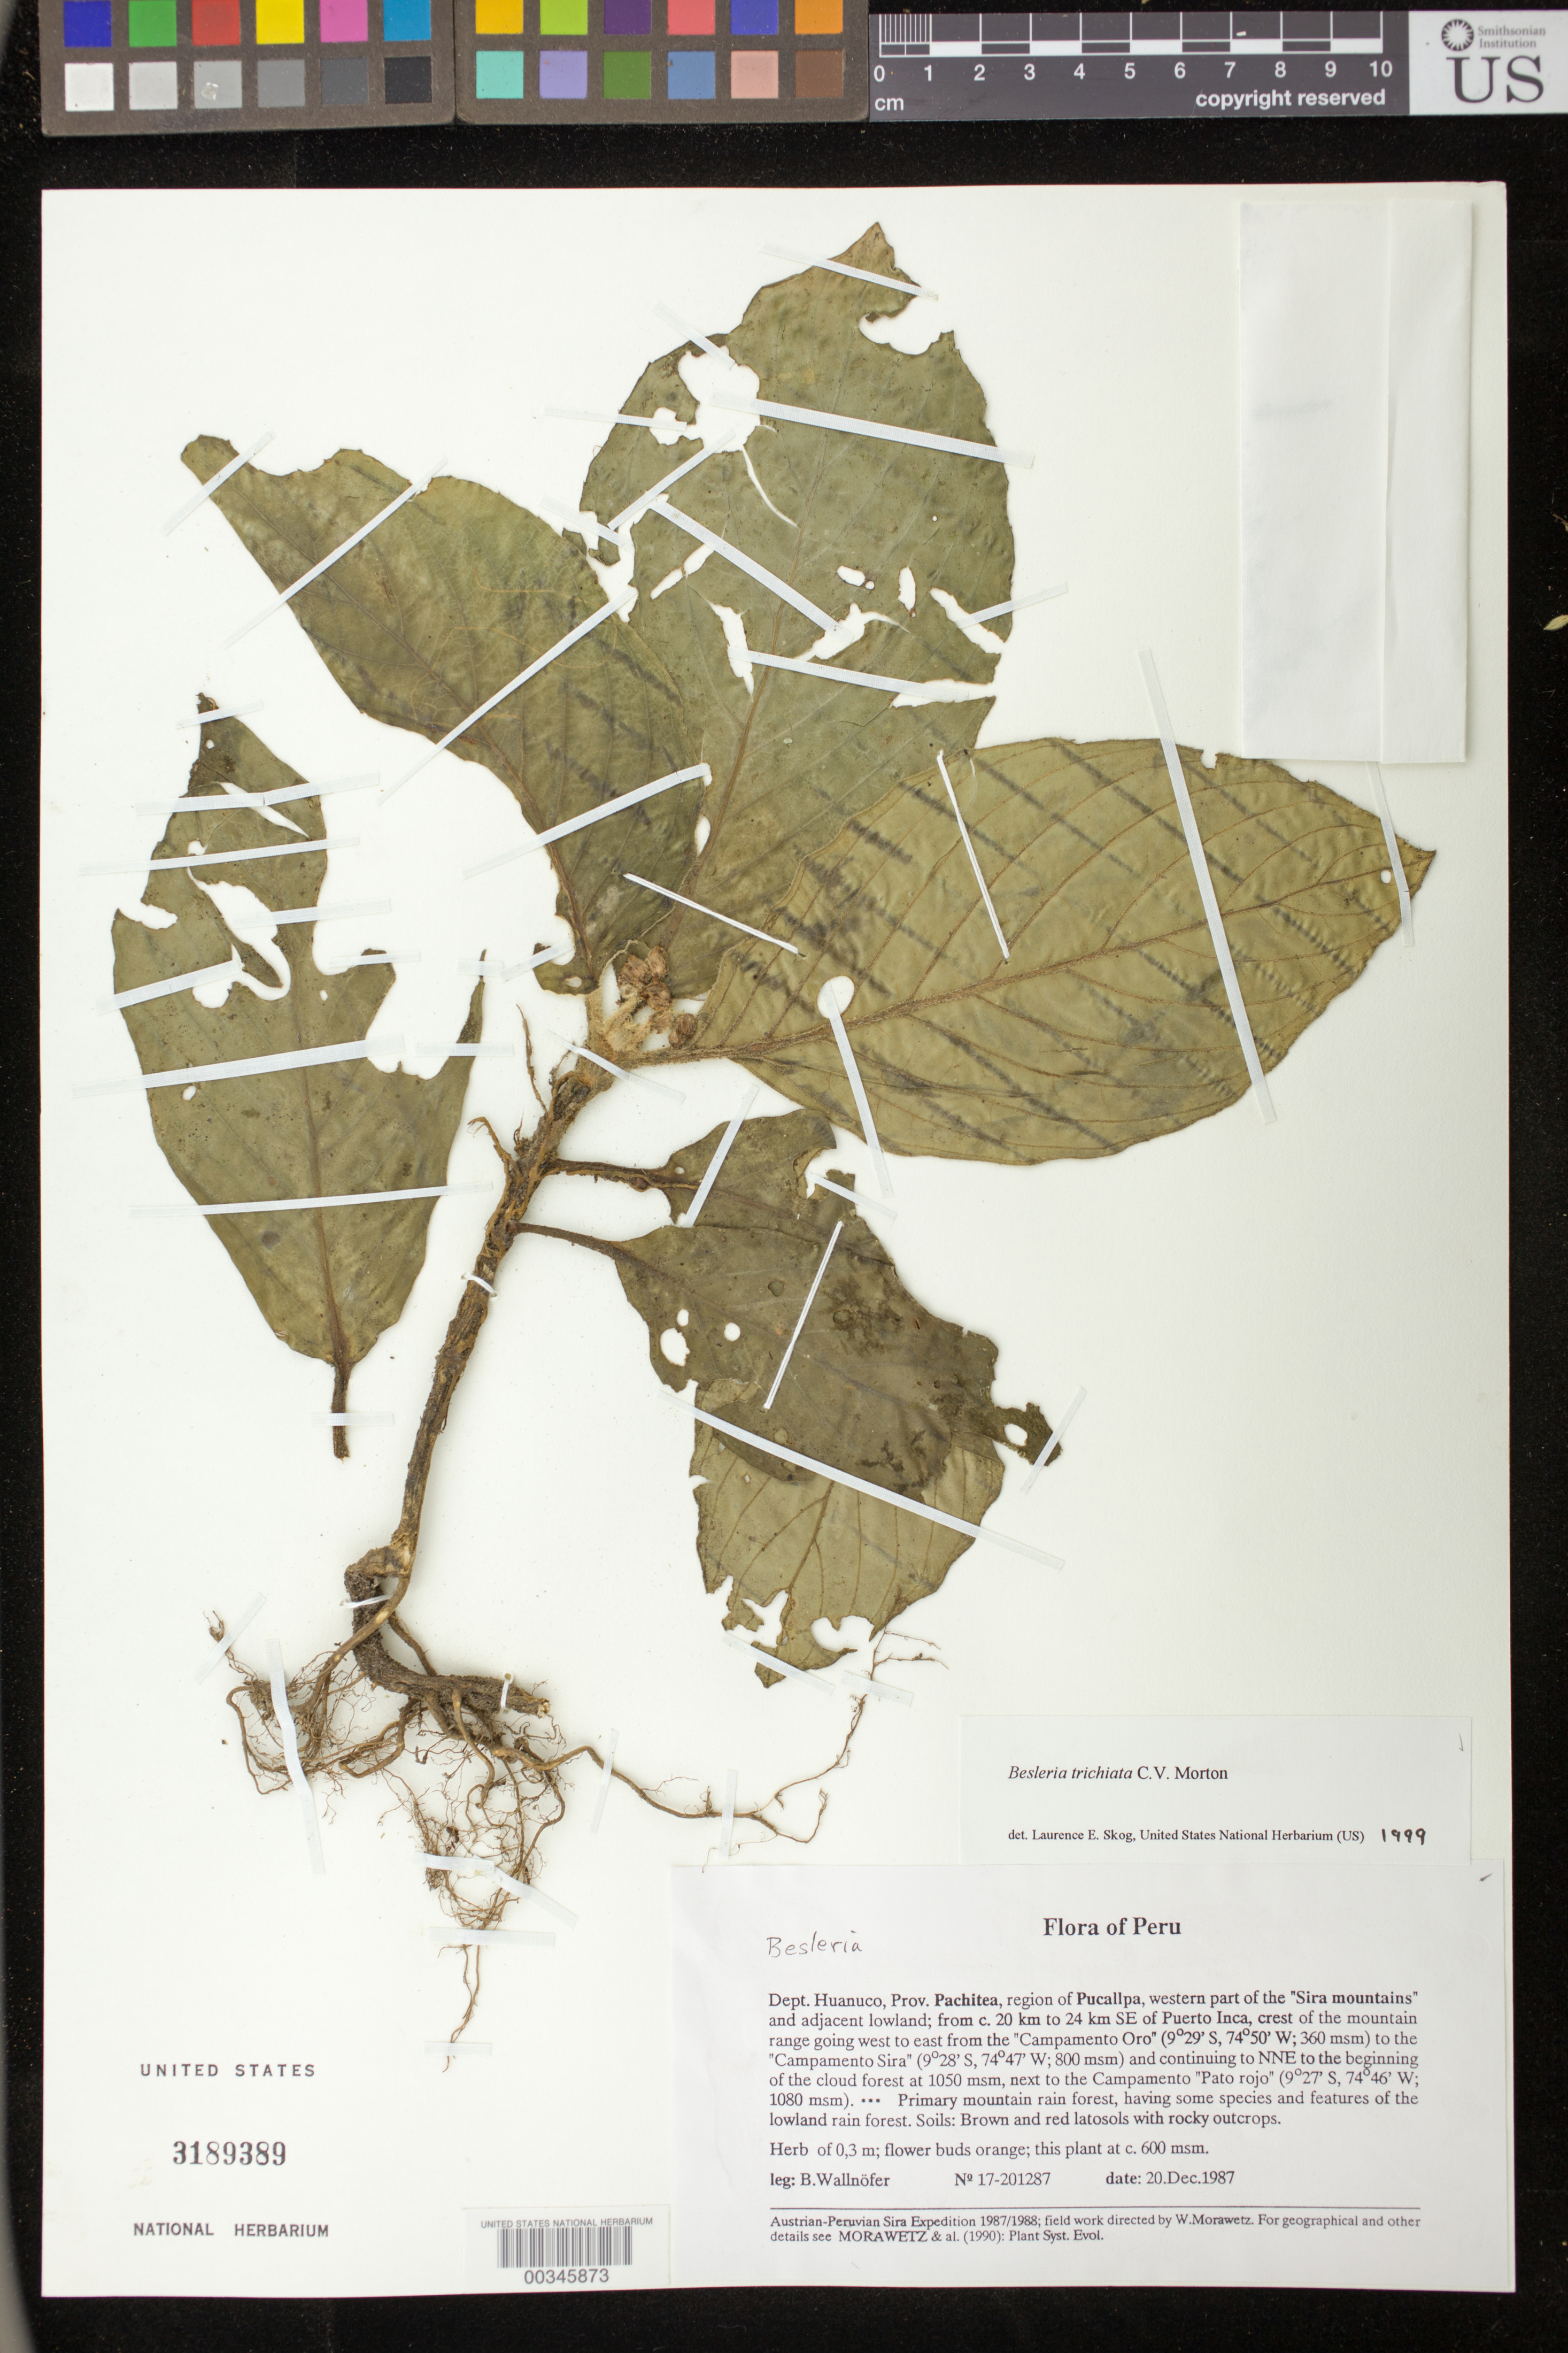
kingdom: Plantae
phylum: Tracheophyta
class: Magnoliopsida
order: Lamiales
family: Gesneriaceae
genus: Besleria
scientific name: Besleria trichiata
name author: C.V. Morton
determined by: Skog, Laurence E.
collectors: B. Wallnöfer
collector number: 17- 201287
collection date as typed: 20 Dec 1987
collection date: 1987-12-20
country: Peru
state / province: Huánuco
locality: Prov. Pachitea; region of Pucallapa, western part of "Sira Mountains" and adjacent lowland; from c. 20 km to 24 km SE of Puerto Inca, crest of the mountain range going west to east from the "Campamento Oro" to the "Campamento Sira" and continuing to NNE to the beginning of the cloud forest at 1050 msm, next to the Campamento "Pato rojo"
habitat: Primary mountain rain forest, having some species and features of the lowland rain forest; soils: brown and red latosols with rocky outcrops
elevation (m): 600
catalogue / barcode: US 3189389